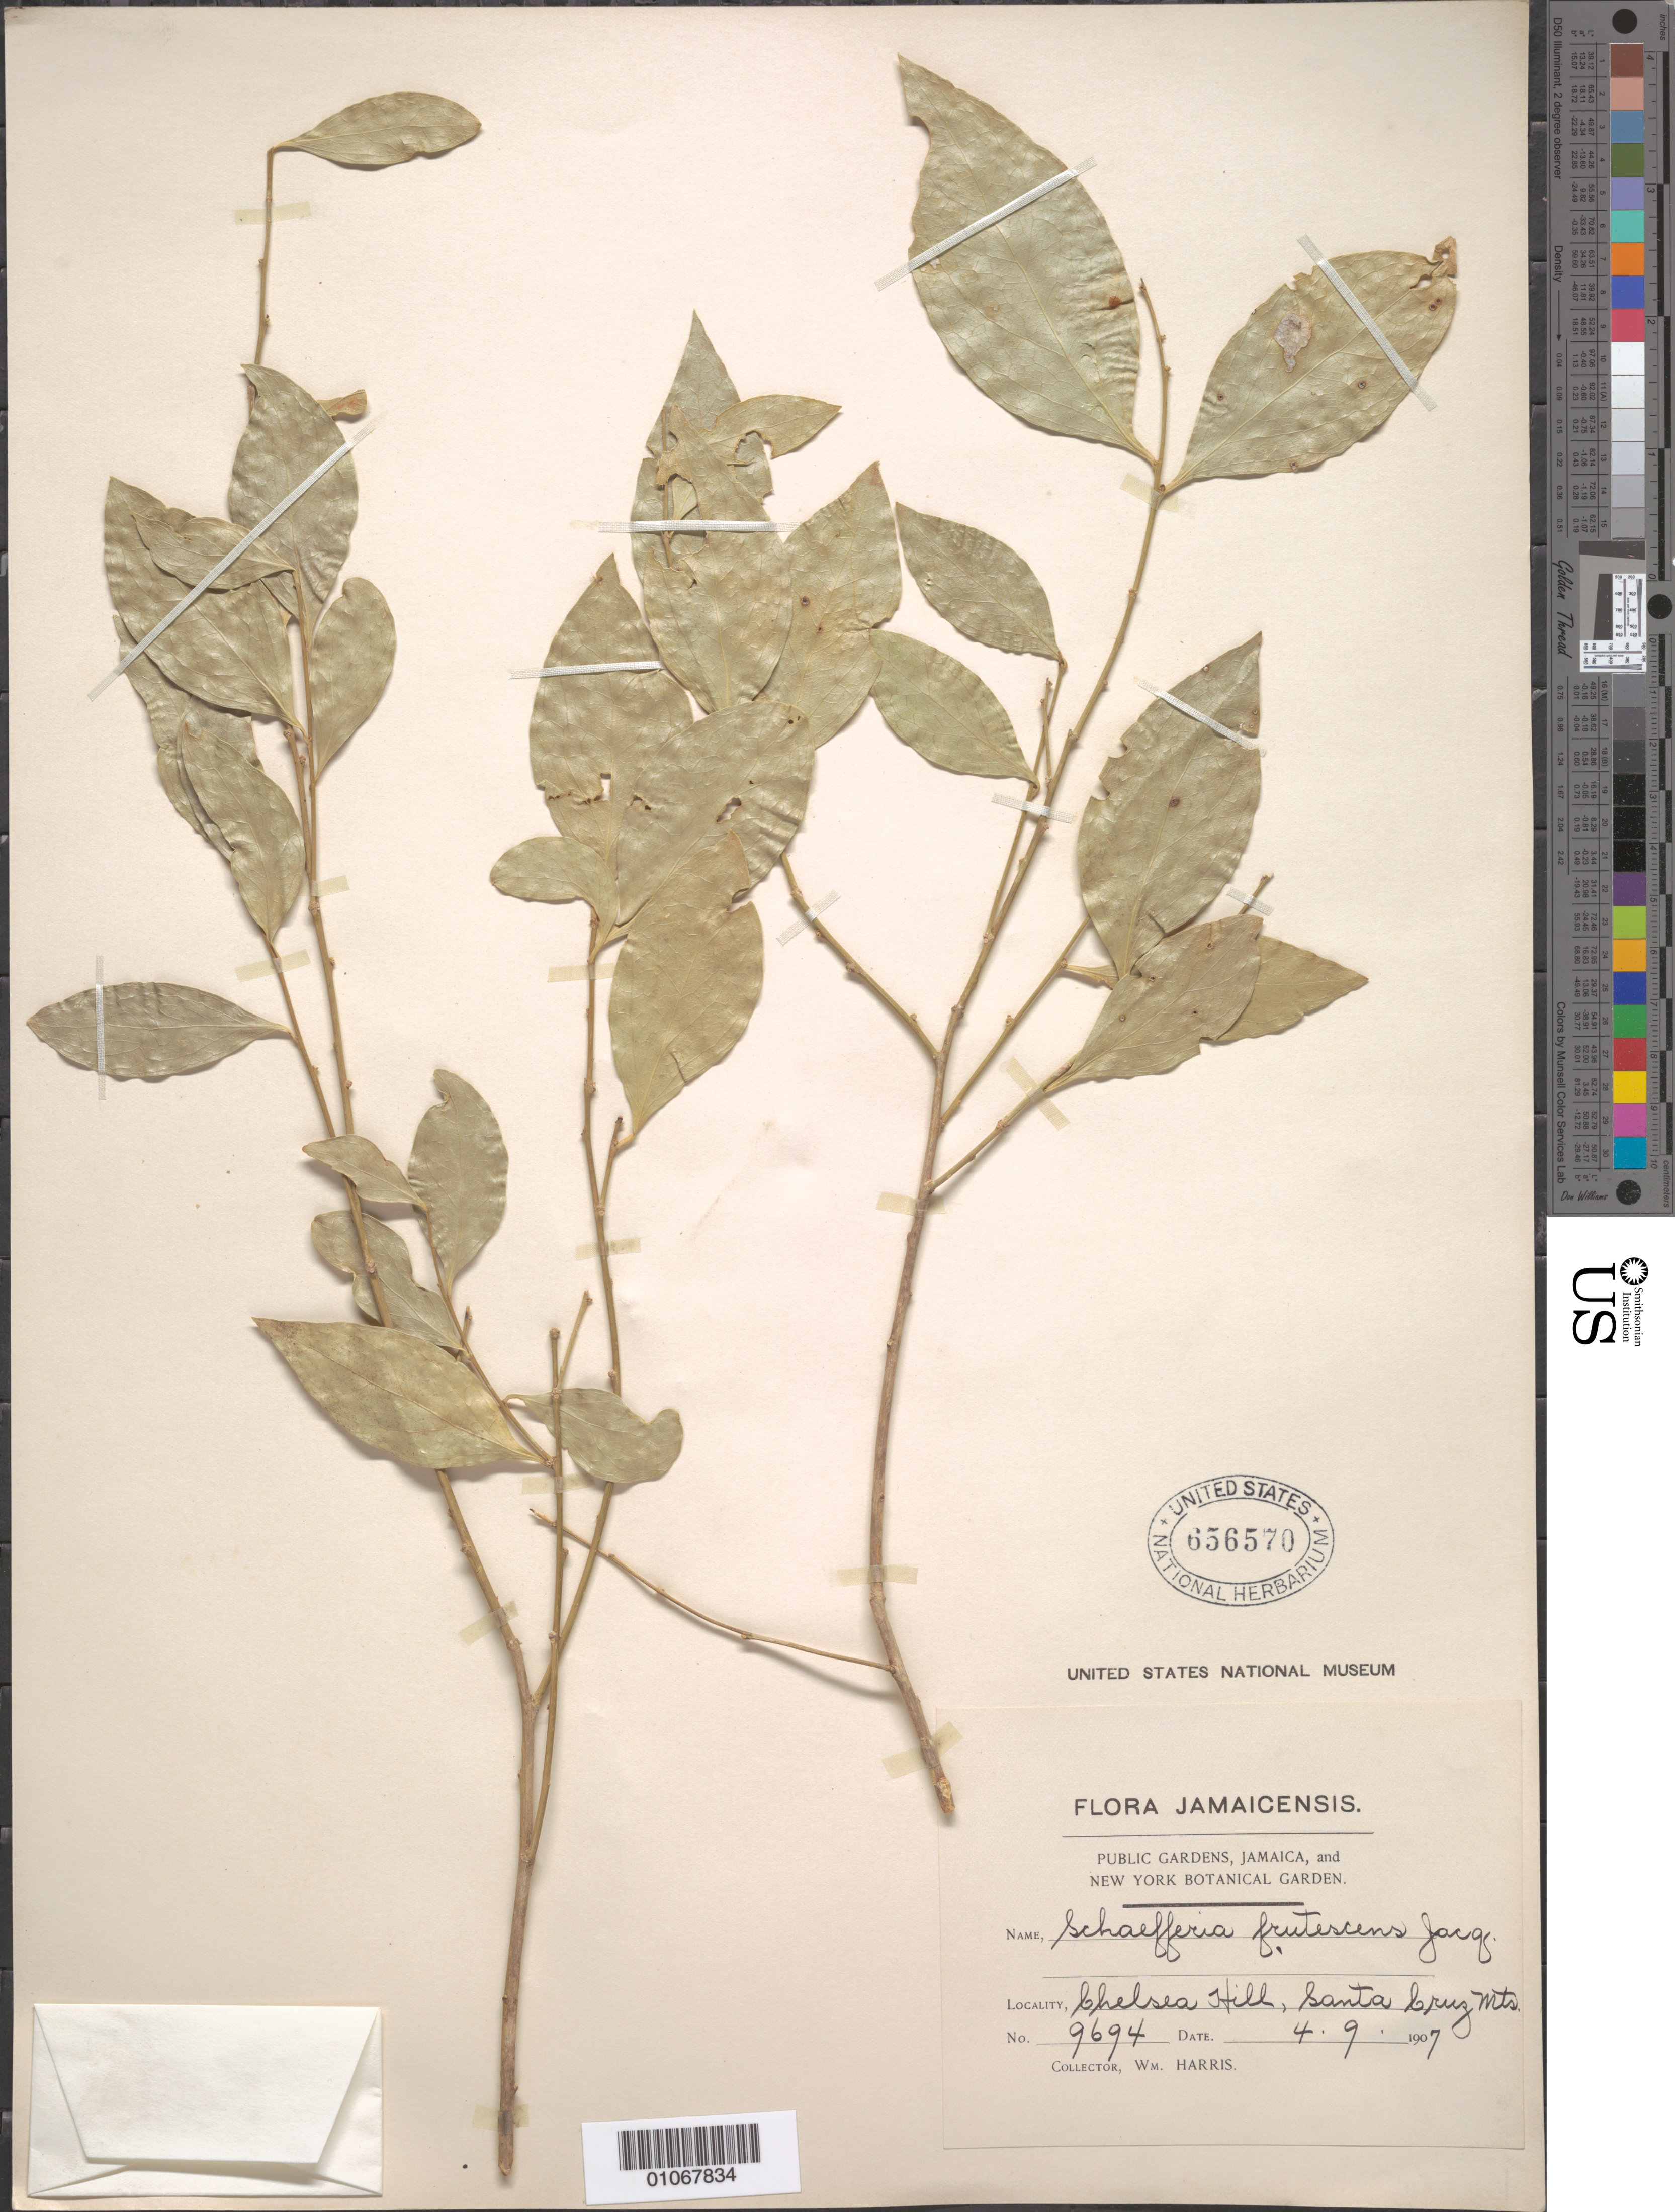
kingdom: Plantae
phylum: Tracheophyta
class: Magnoliopsida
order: Celastrales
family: Celastraceae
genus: Schaefferia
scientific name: Schaefferia frutescens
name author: Jacq.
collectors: W. Harris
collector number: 9694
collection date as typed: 04 Sep 1907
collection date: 1907-09-04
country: Jamaica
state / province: Kingston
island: Jamaica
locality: Chelsea Hill, Santa Cruz mts.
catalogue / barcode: US 656570